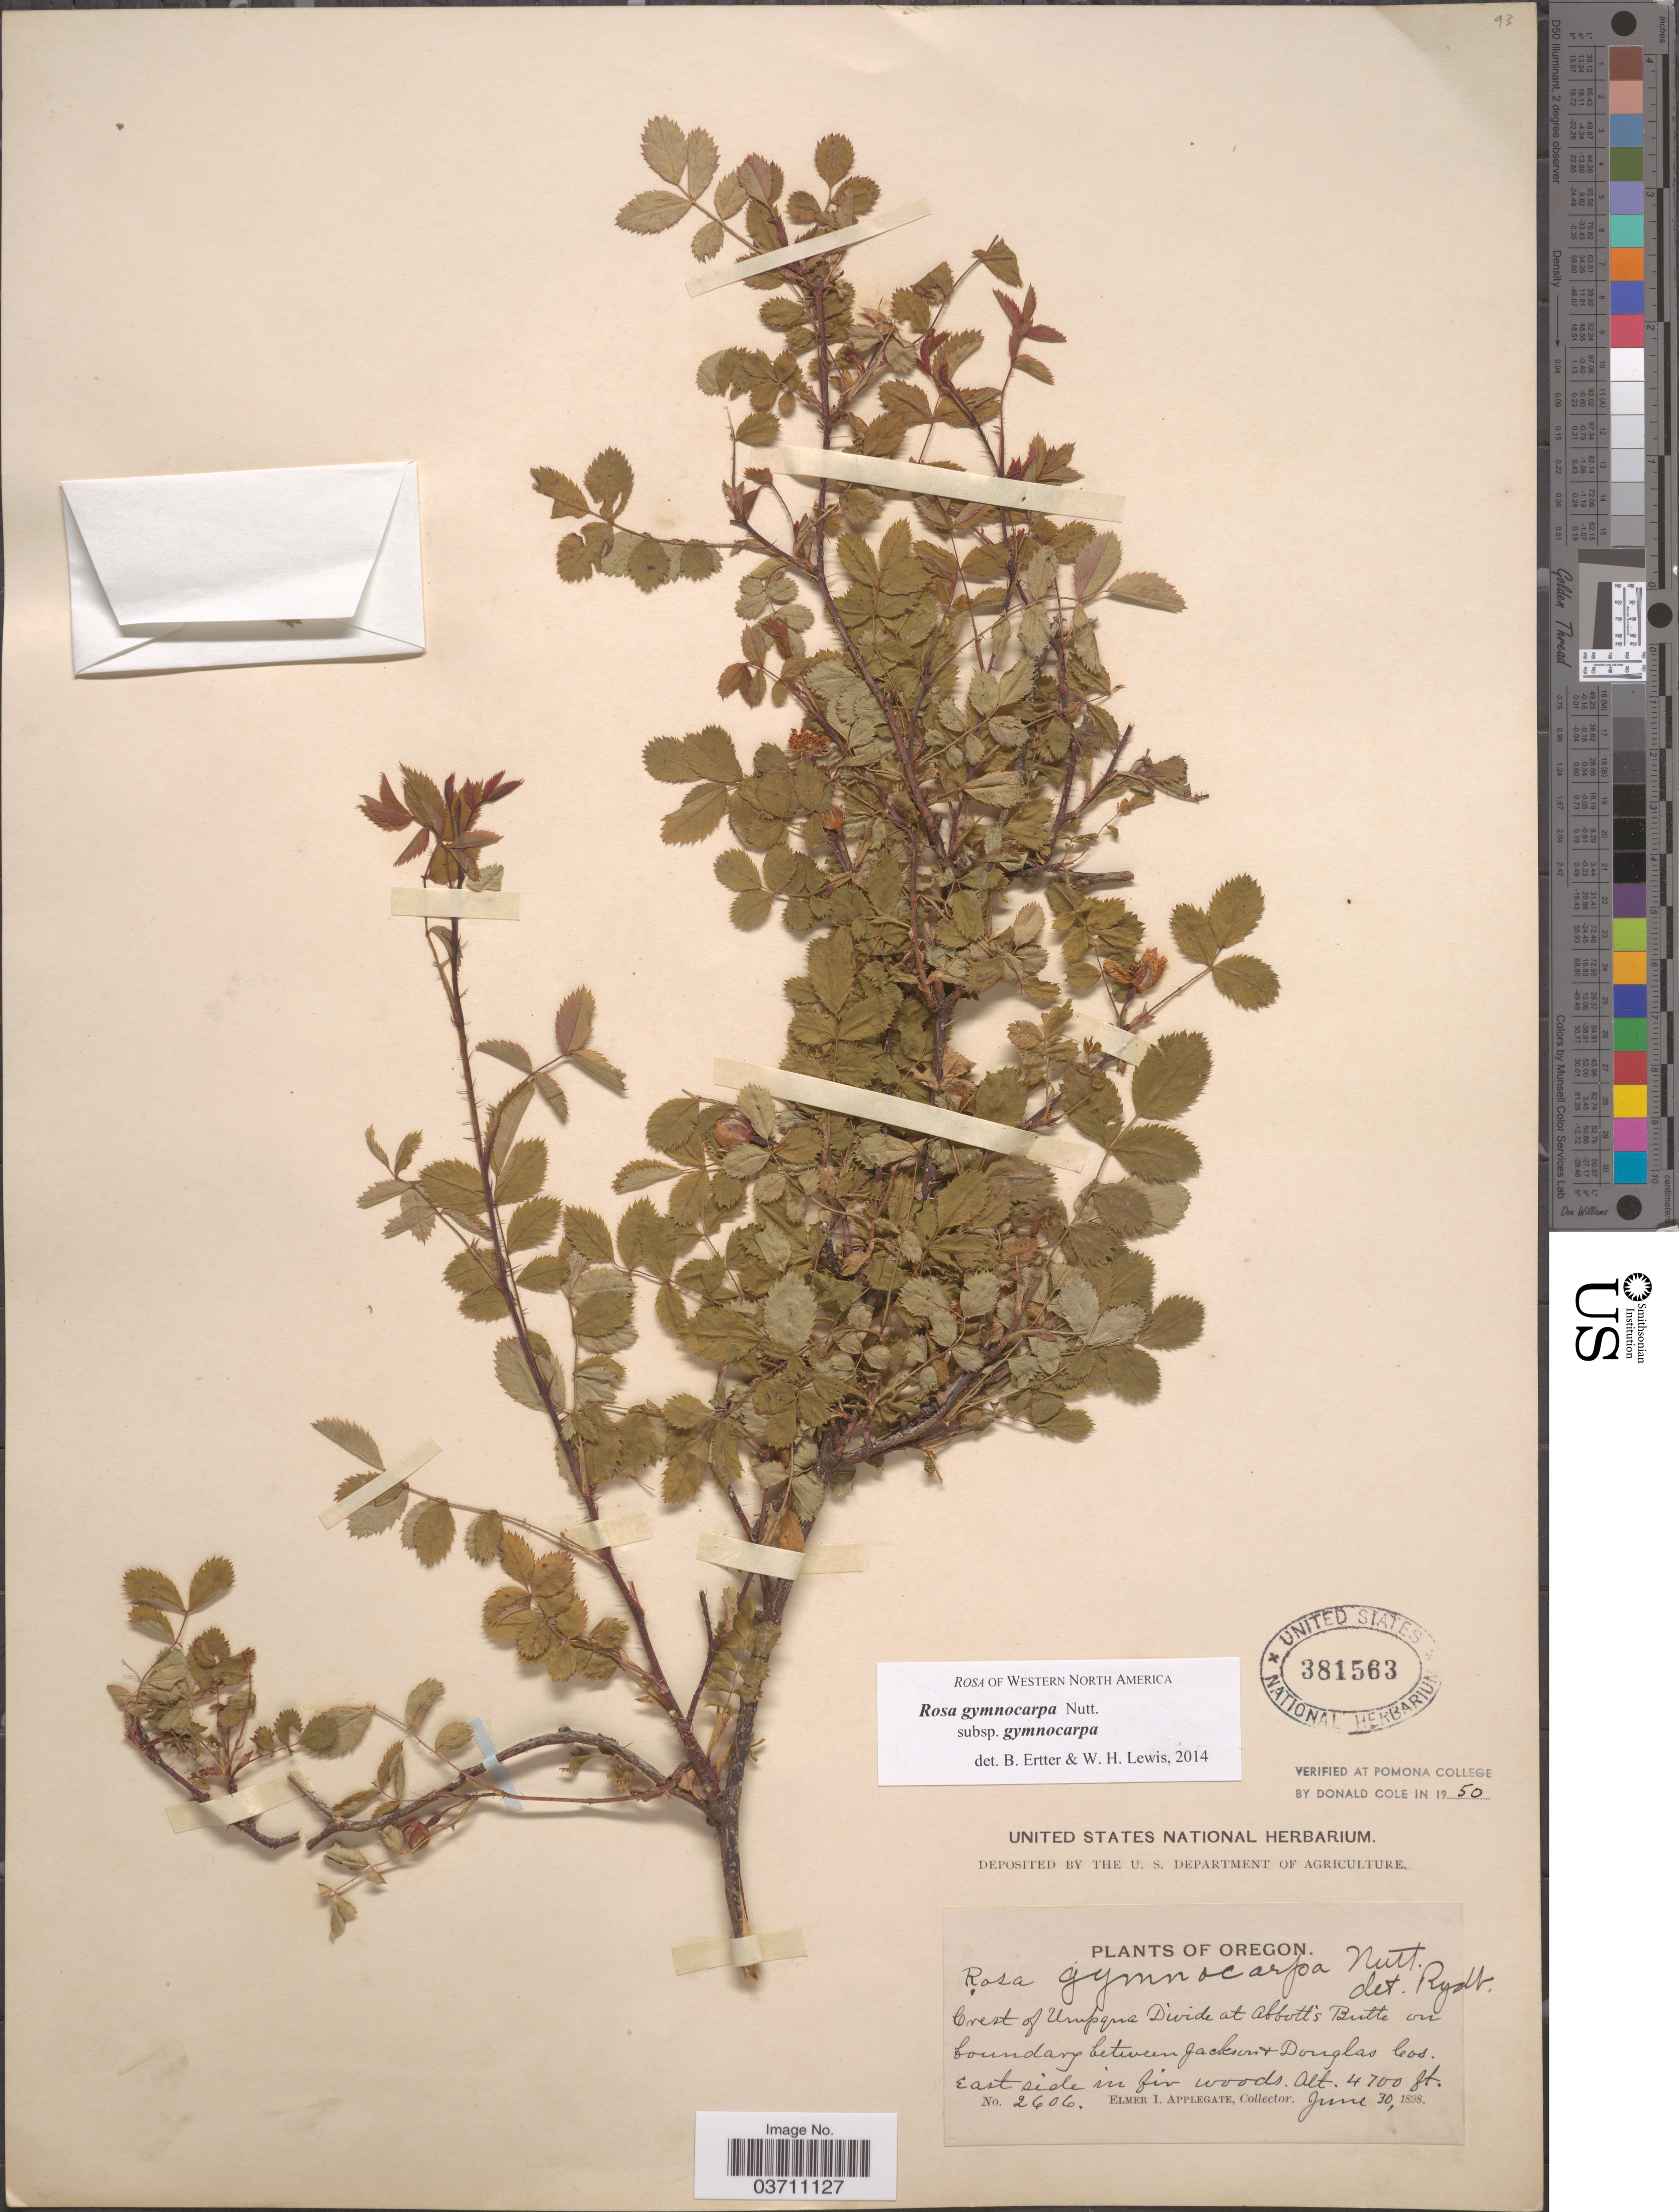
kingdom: Plantae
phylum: Tracheophyta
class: Magnoliopsida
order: Rosales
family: Rosaceae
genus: Rosa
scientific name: Rosa gymnocarpa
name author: Nutt.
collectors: E. I. Applegate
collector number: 2606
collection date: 1898-06-30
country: United States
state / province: Oregon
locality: Crest of Umpqua Divide at Abbott's Butte on boundary between Jackson & Douglas Cos. East side in fir woods.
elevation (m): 1433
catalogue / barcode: US 381563